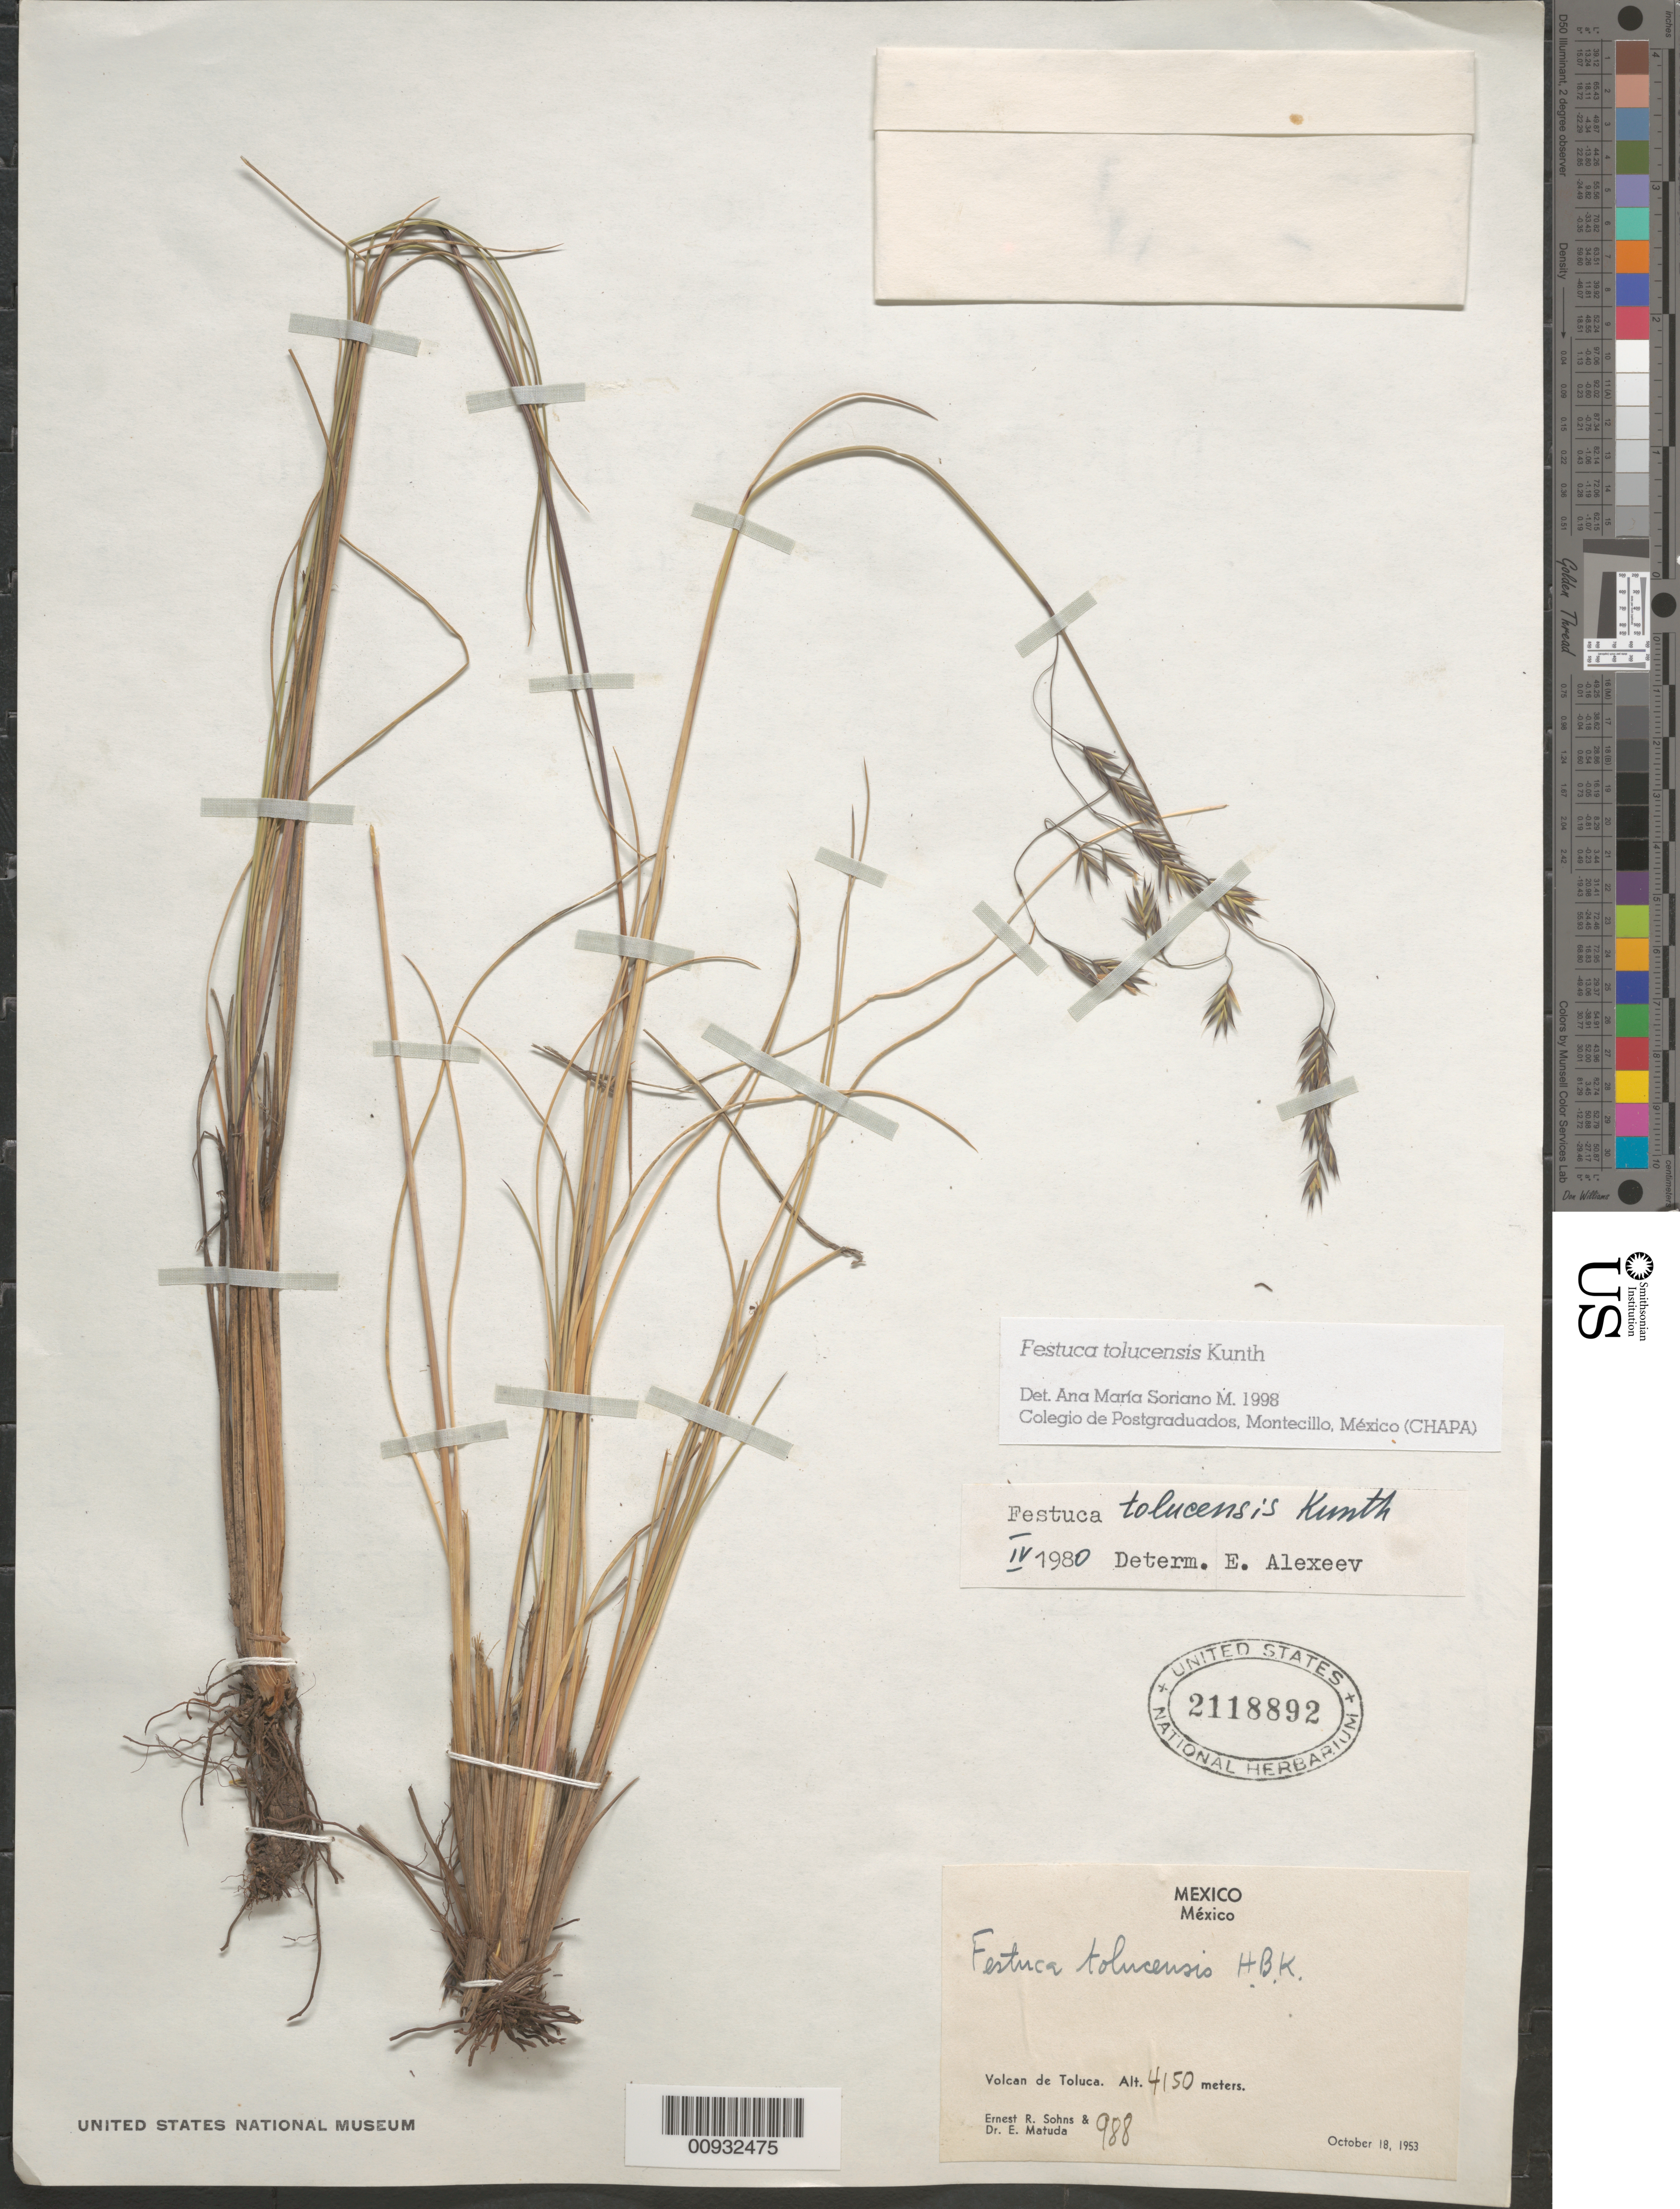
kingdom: Plantae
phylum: Tracheophyta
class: Liliopsida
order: Poales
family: Poaceae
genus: Festuca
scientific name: Festuca tolucensis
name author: Kunth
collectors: E. R. Sohns & E. Matuda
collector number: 988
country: Mexico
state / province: México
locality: Volcan de Toluca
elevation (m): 5450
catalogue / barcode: US 2118892